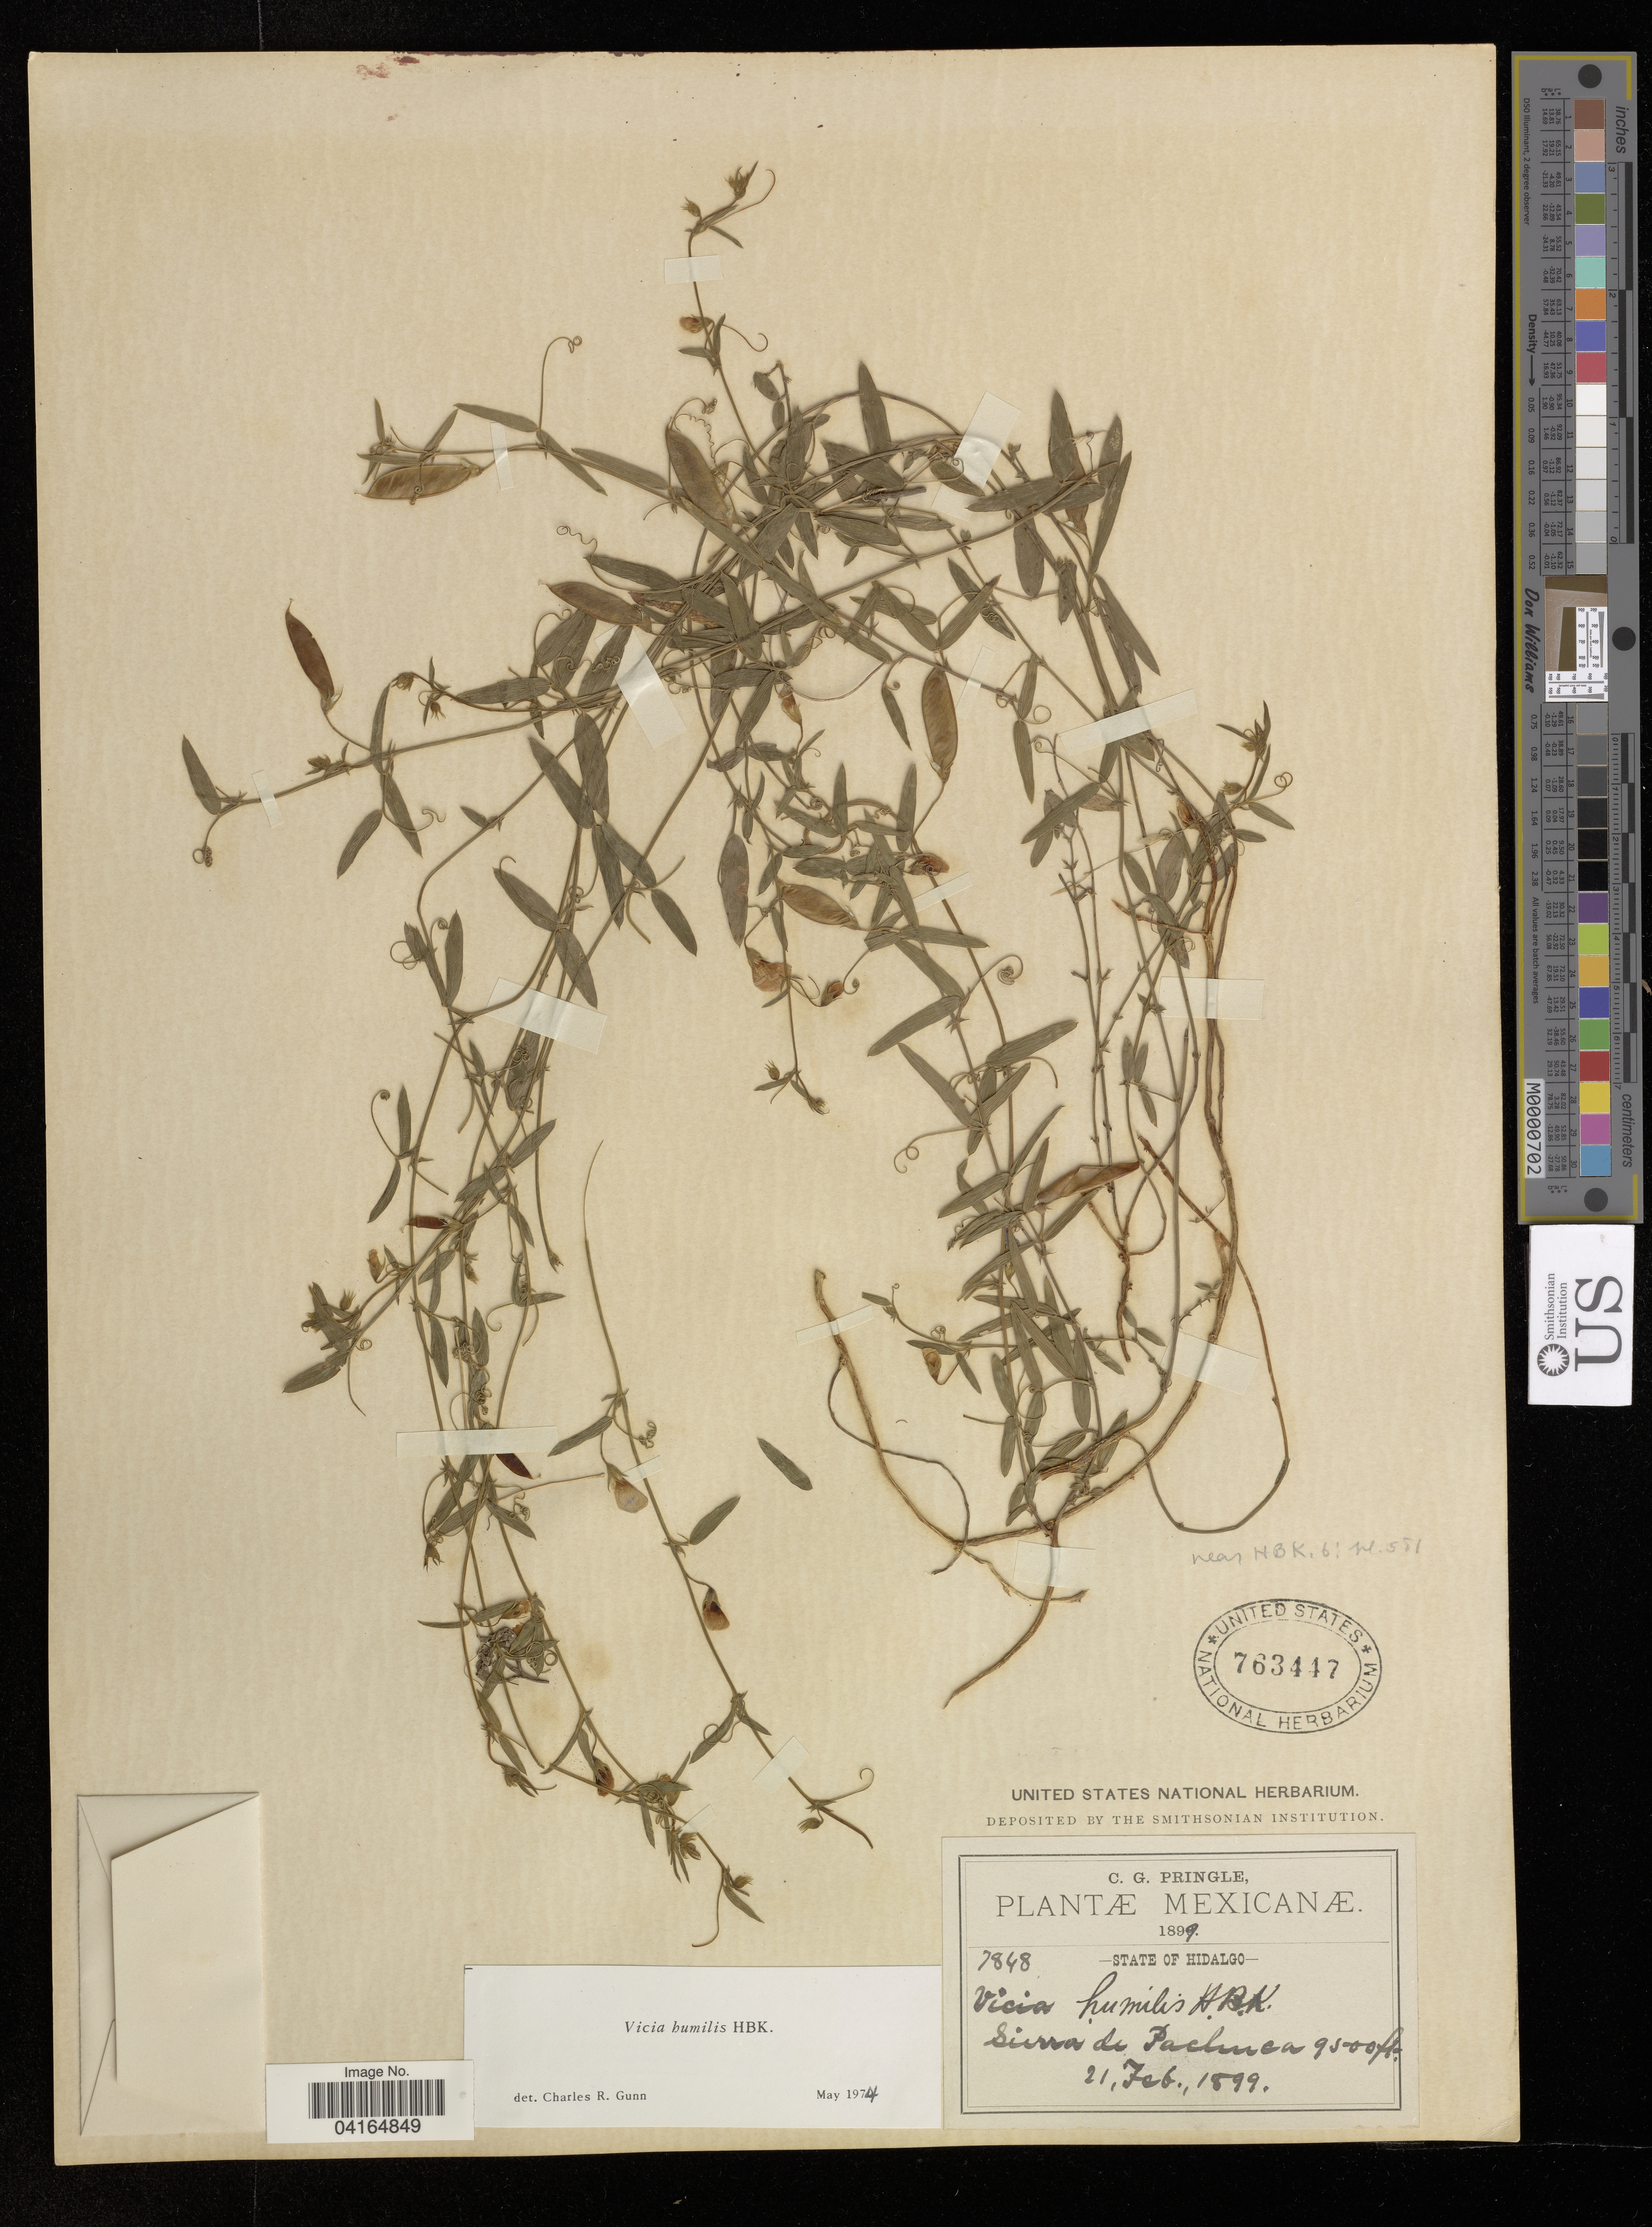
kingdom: Plantae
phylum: Tracheophyta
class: Magnoliopsida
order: Fabales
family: Fabaceae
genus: Vicia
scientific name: Vicia humilis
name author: Kunth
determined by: Hechenleitner, Paulina, RBG Edinburgh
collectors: C. G. Pringle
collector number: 7848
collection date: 1899-02-21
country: Mexico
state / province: Hidalgo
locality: Sierra de Pachuca.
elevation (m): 2896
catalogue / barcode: US 763447